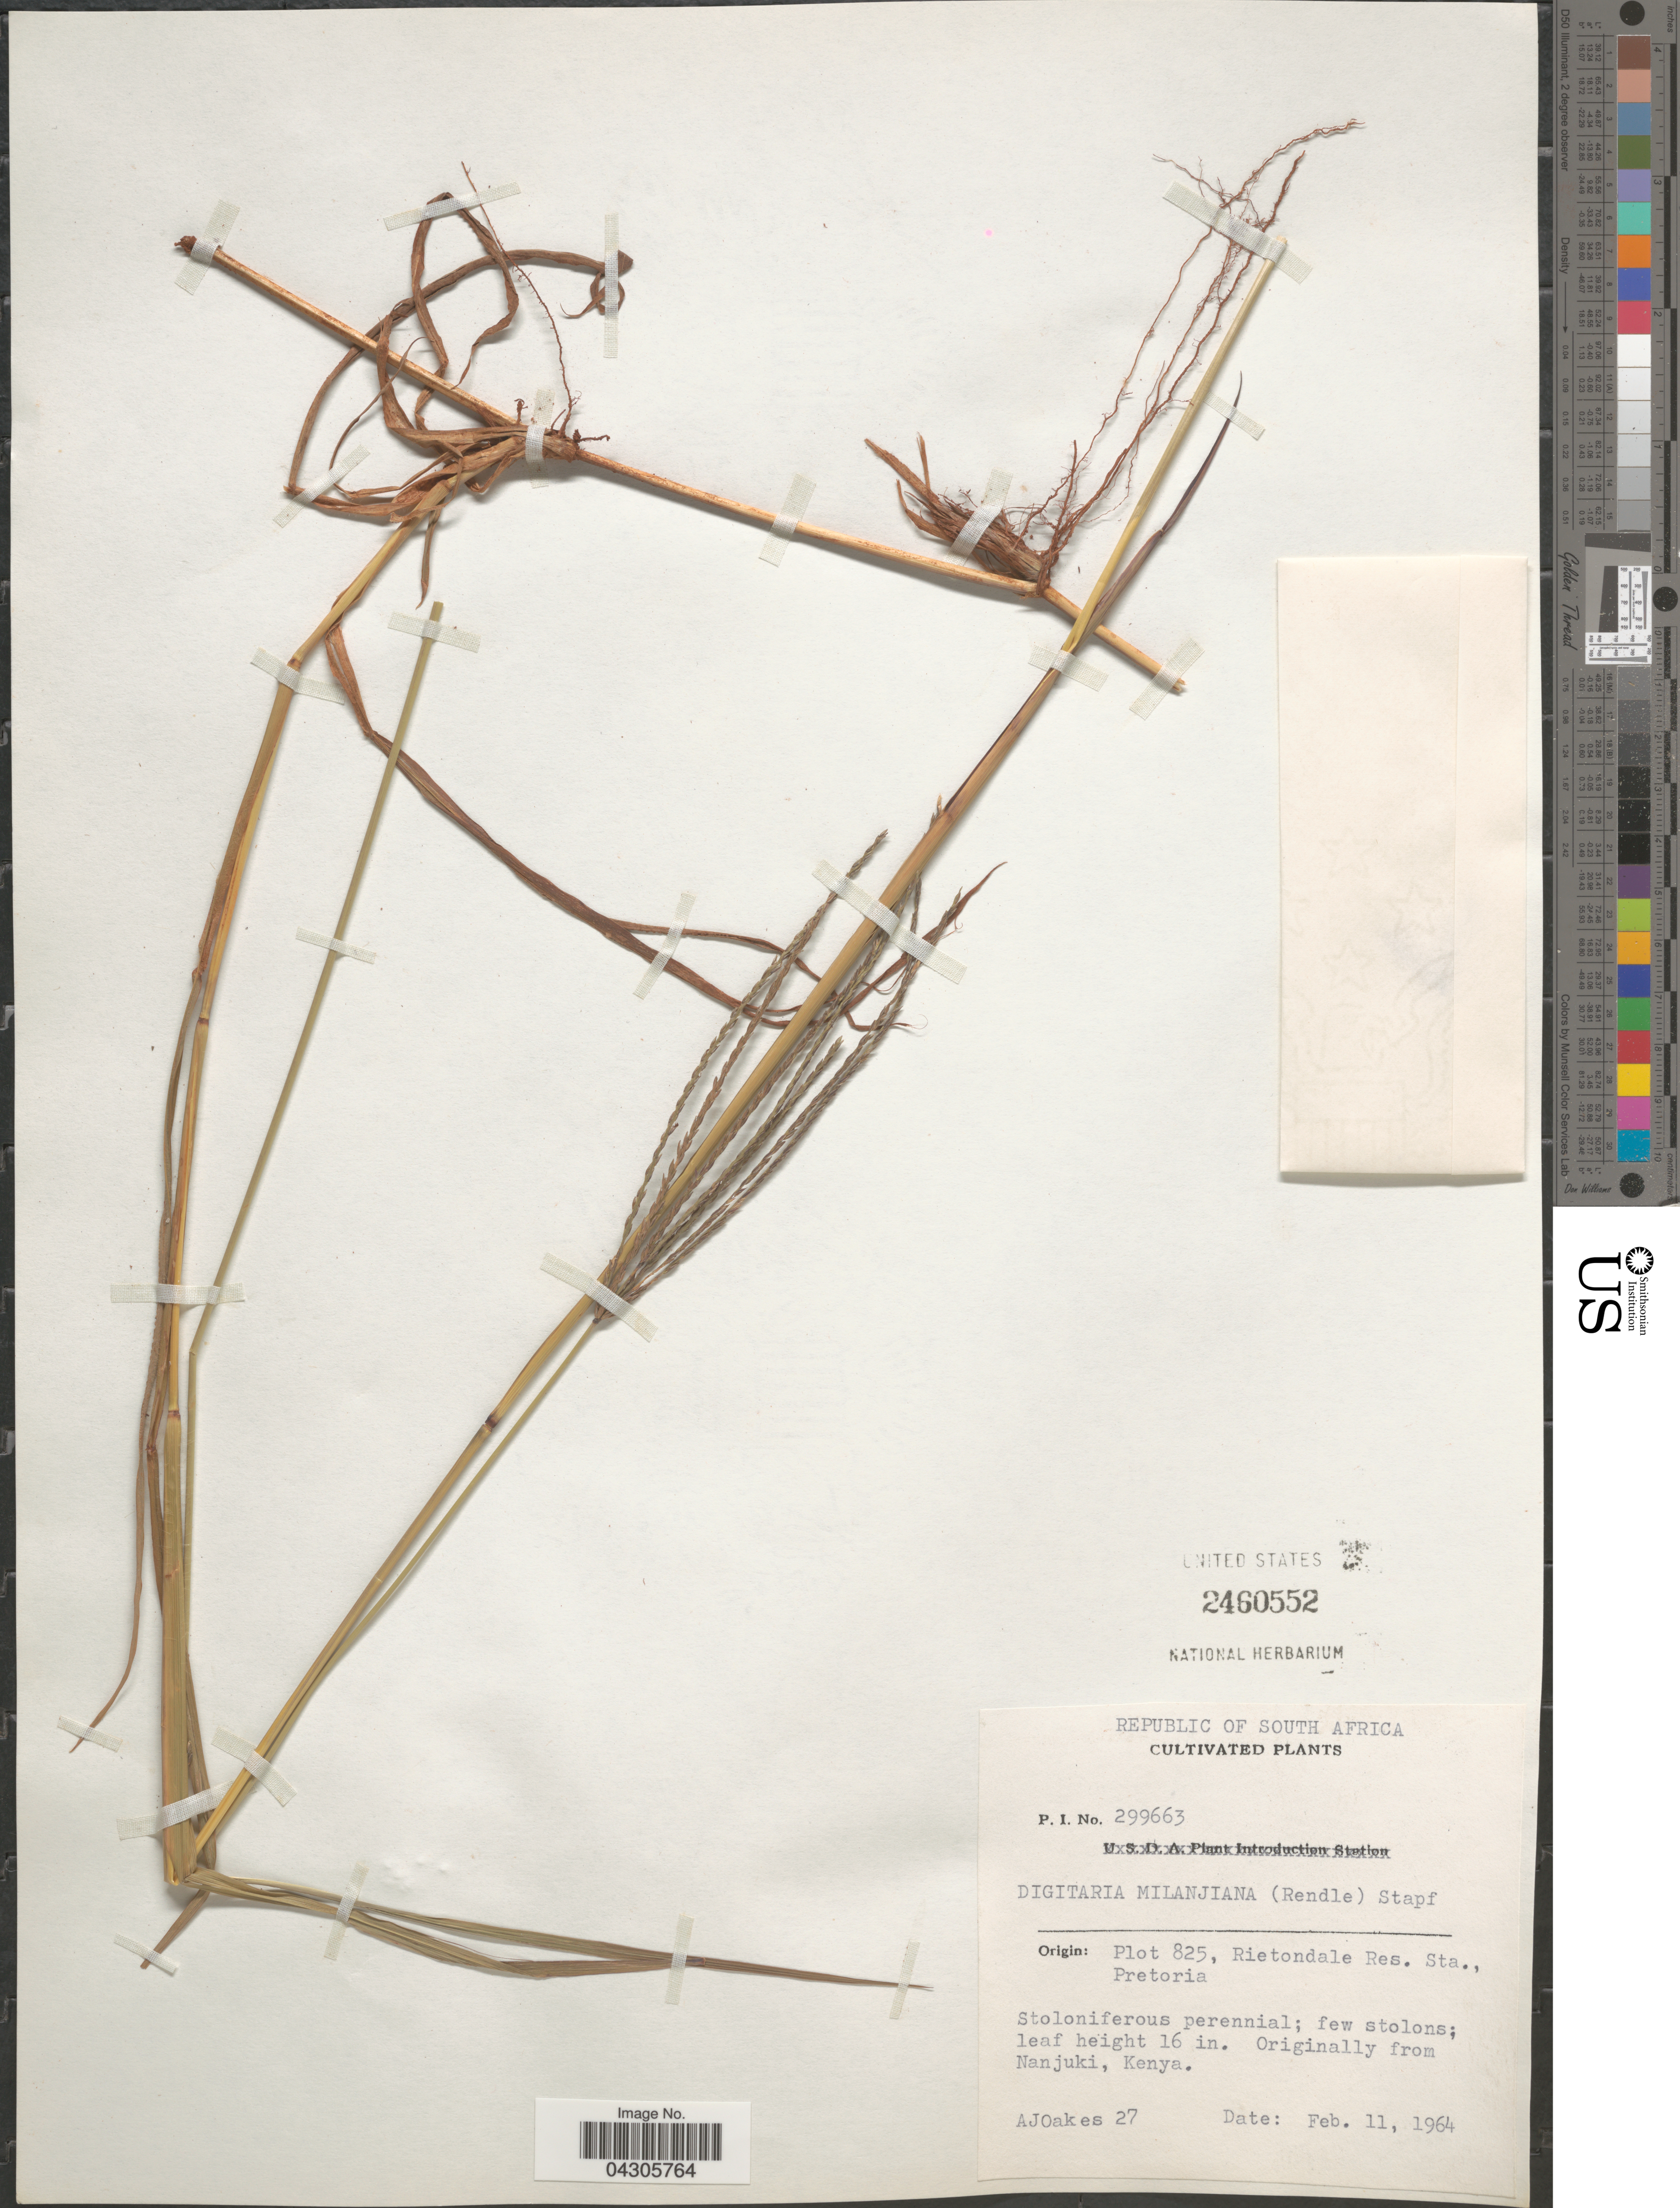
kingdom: Plantae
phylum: Tracheophyta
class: Liliopsida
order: Poales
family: Poaceae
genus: Digitaria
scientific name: Digitaria milanjiana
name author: (Rendle) Stapf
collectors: A. Oakes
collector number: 27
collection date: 1964-02-11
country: South Africa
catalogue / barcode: US 2460552